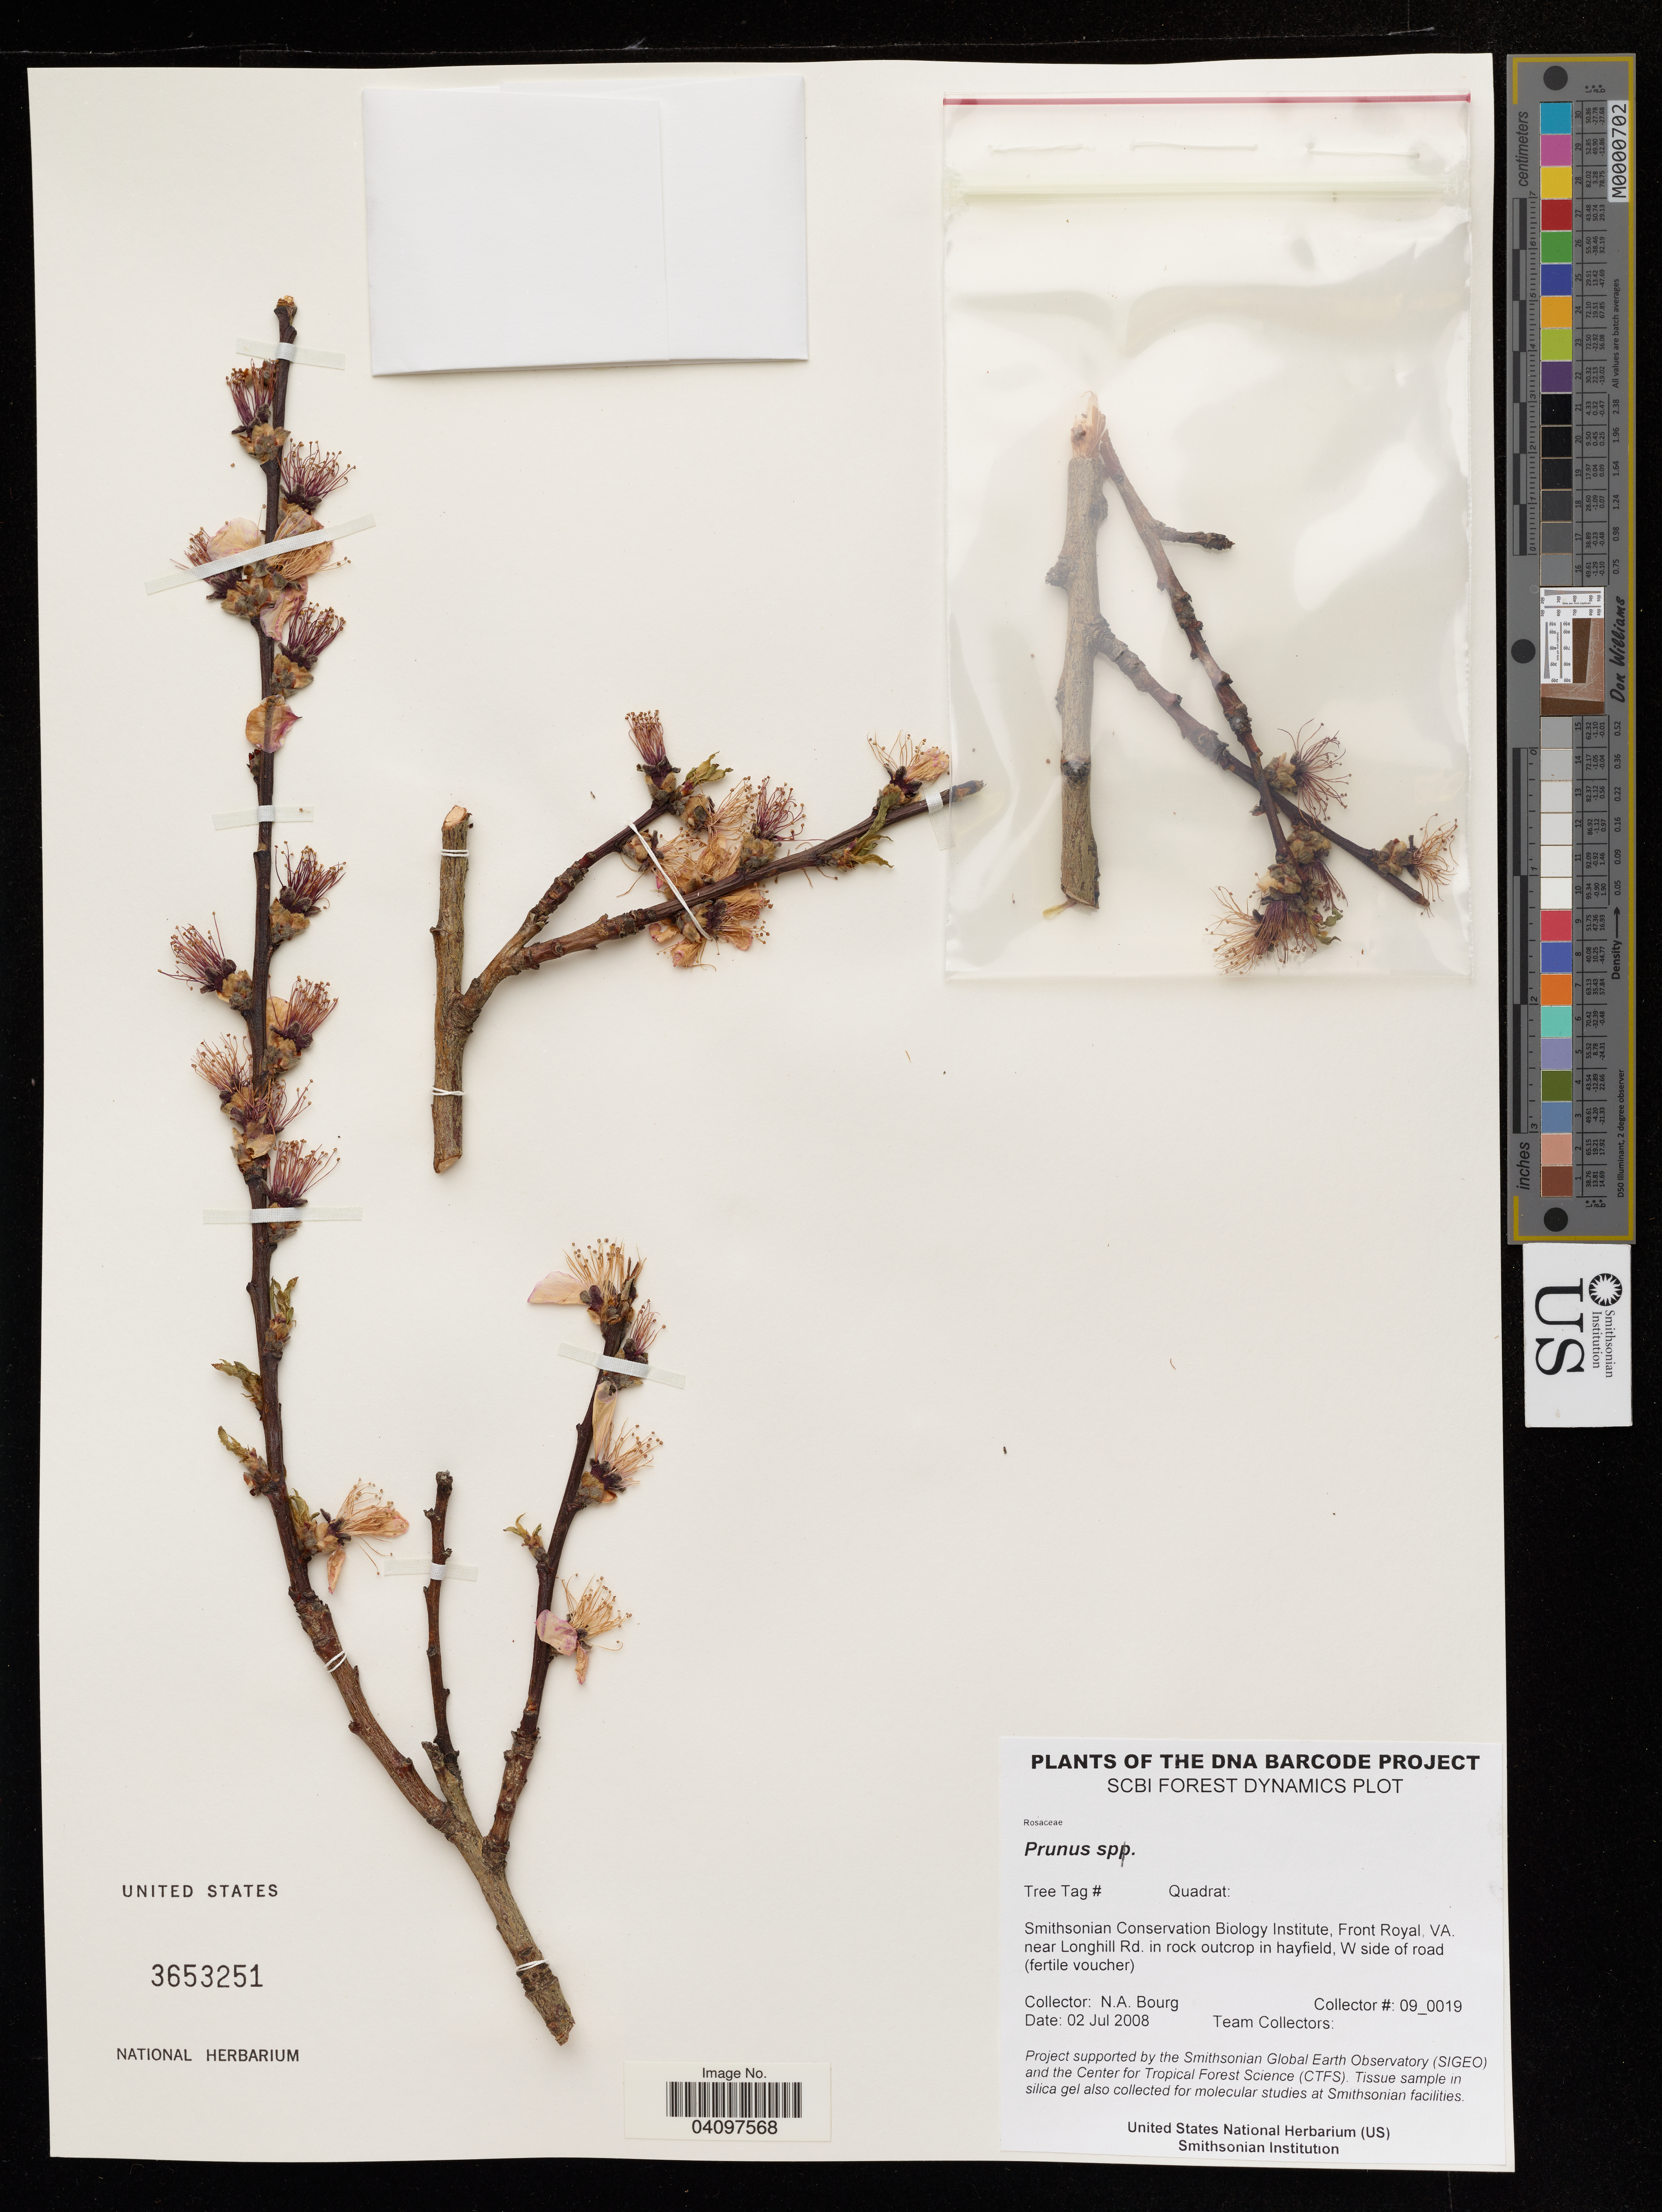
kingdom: Plantae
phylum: Tracheophyta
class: Magnoliopsida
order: Rosales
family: Rosaceae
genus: Prunus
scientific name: Prunus sp.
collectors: N. A. Bourg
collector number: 09_0019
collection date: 2008-07-02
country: United States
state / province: Virginia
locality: Smithsonian Conservation Biology Institute, Front Royal, VA. near Longhill Rd.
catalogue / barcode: US 3653251